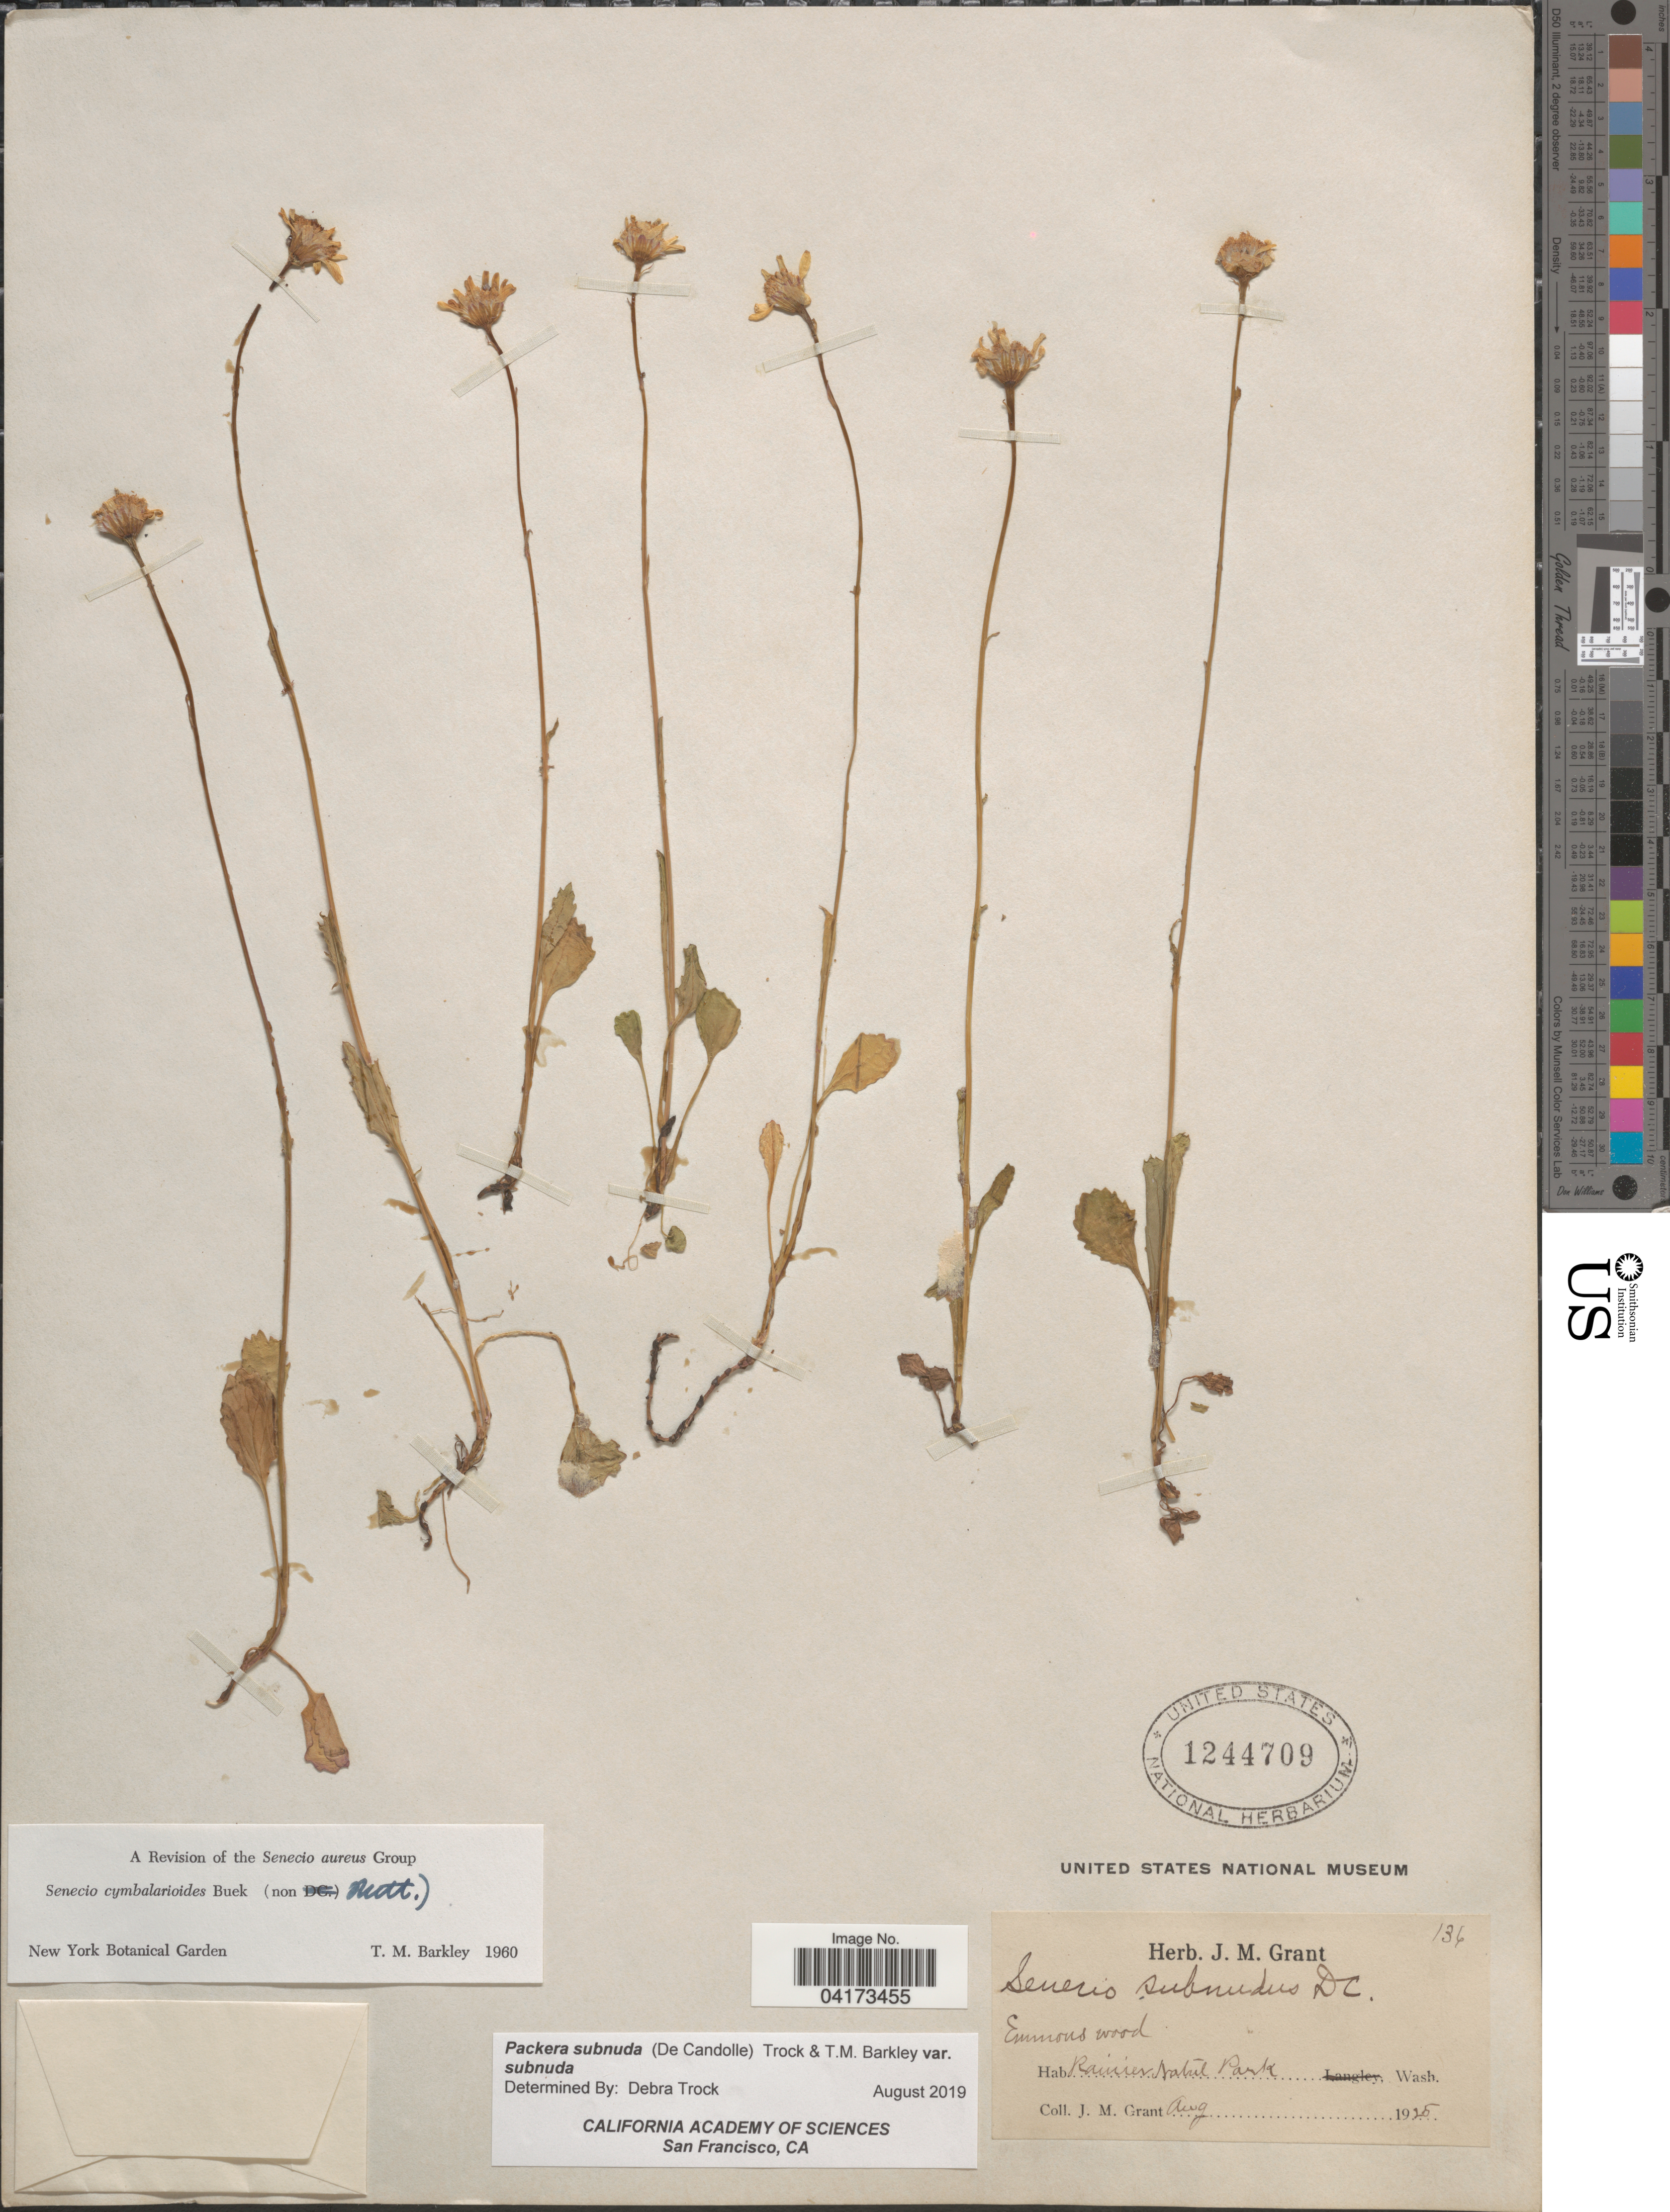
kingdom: Plantae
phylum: Tracheophyta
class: Magnoliopsida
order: Asterales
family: Asteraceae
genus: Packera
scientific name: Packera subnuda var. subnuda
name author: (DC.) Trock & T.M. Barkley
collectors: J. M. Grant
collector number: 136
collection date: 1925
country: United States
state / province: Washington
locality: Rainier Natrel Park.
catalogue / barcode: US 1244709